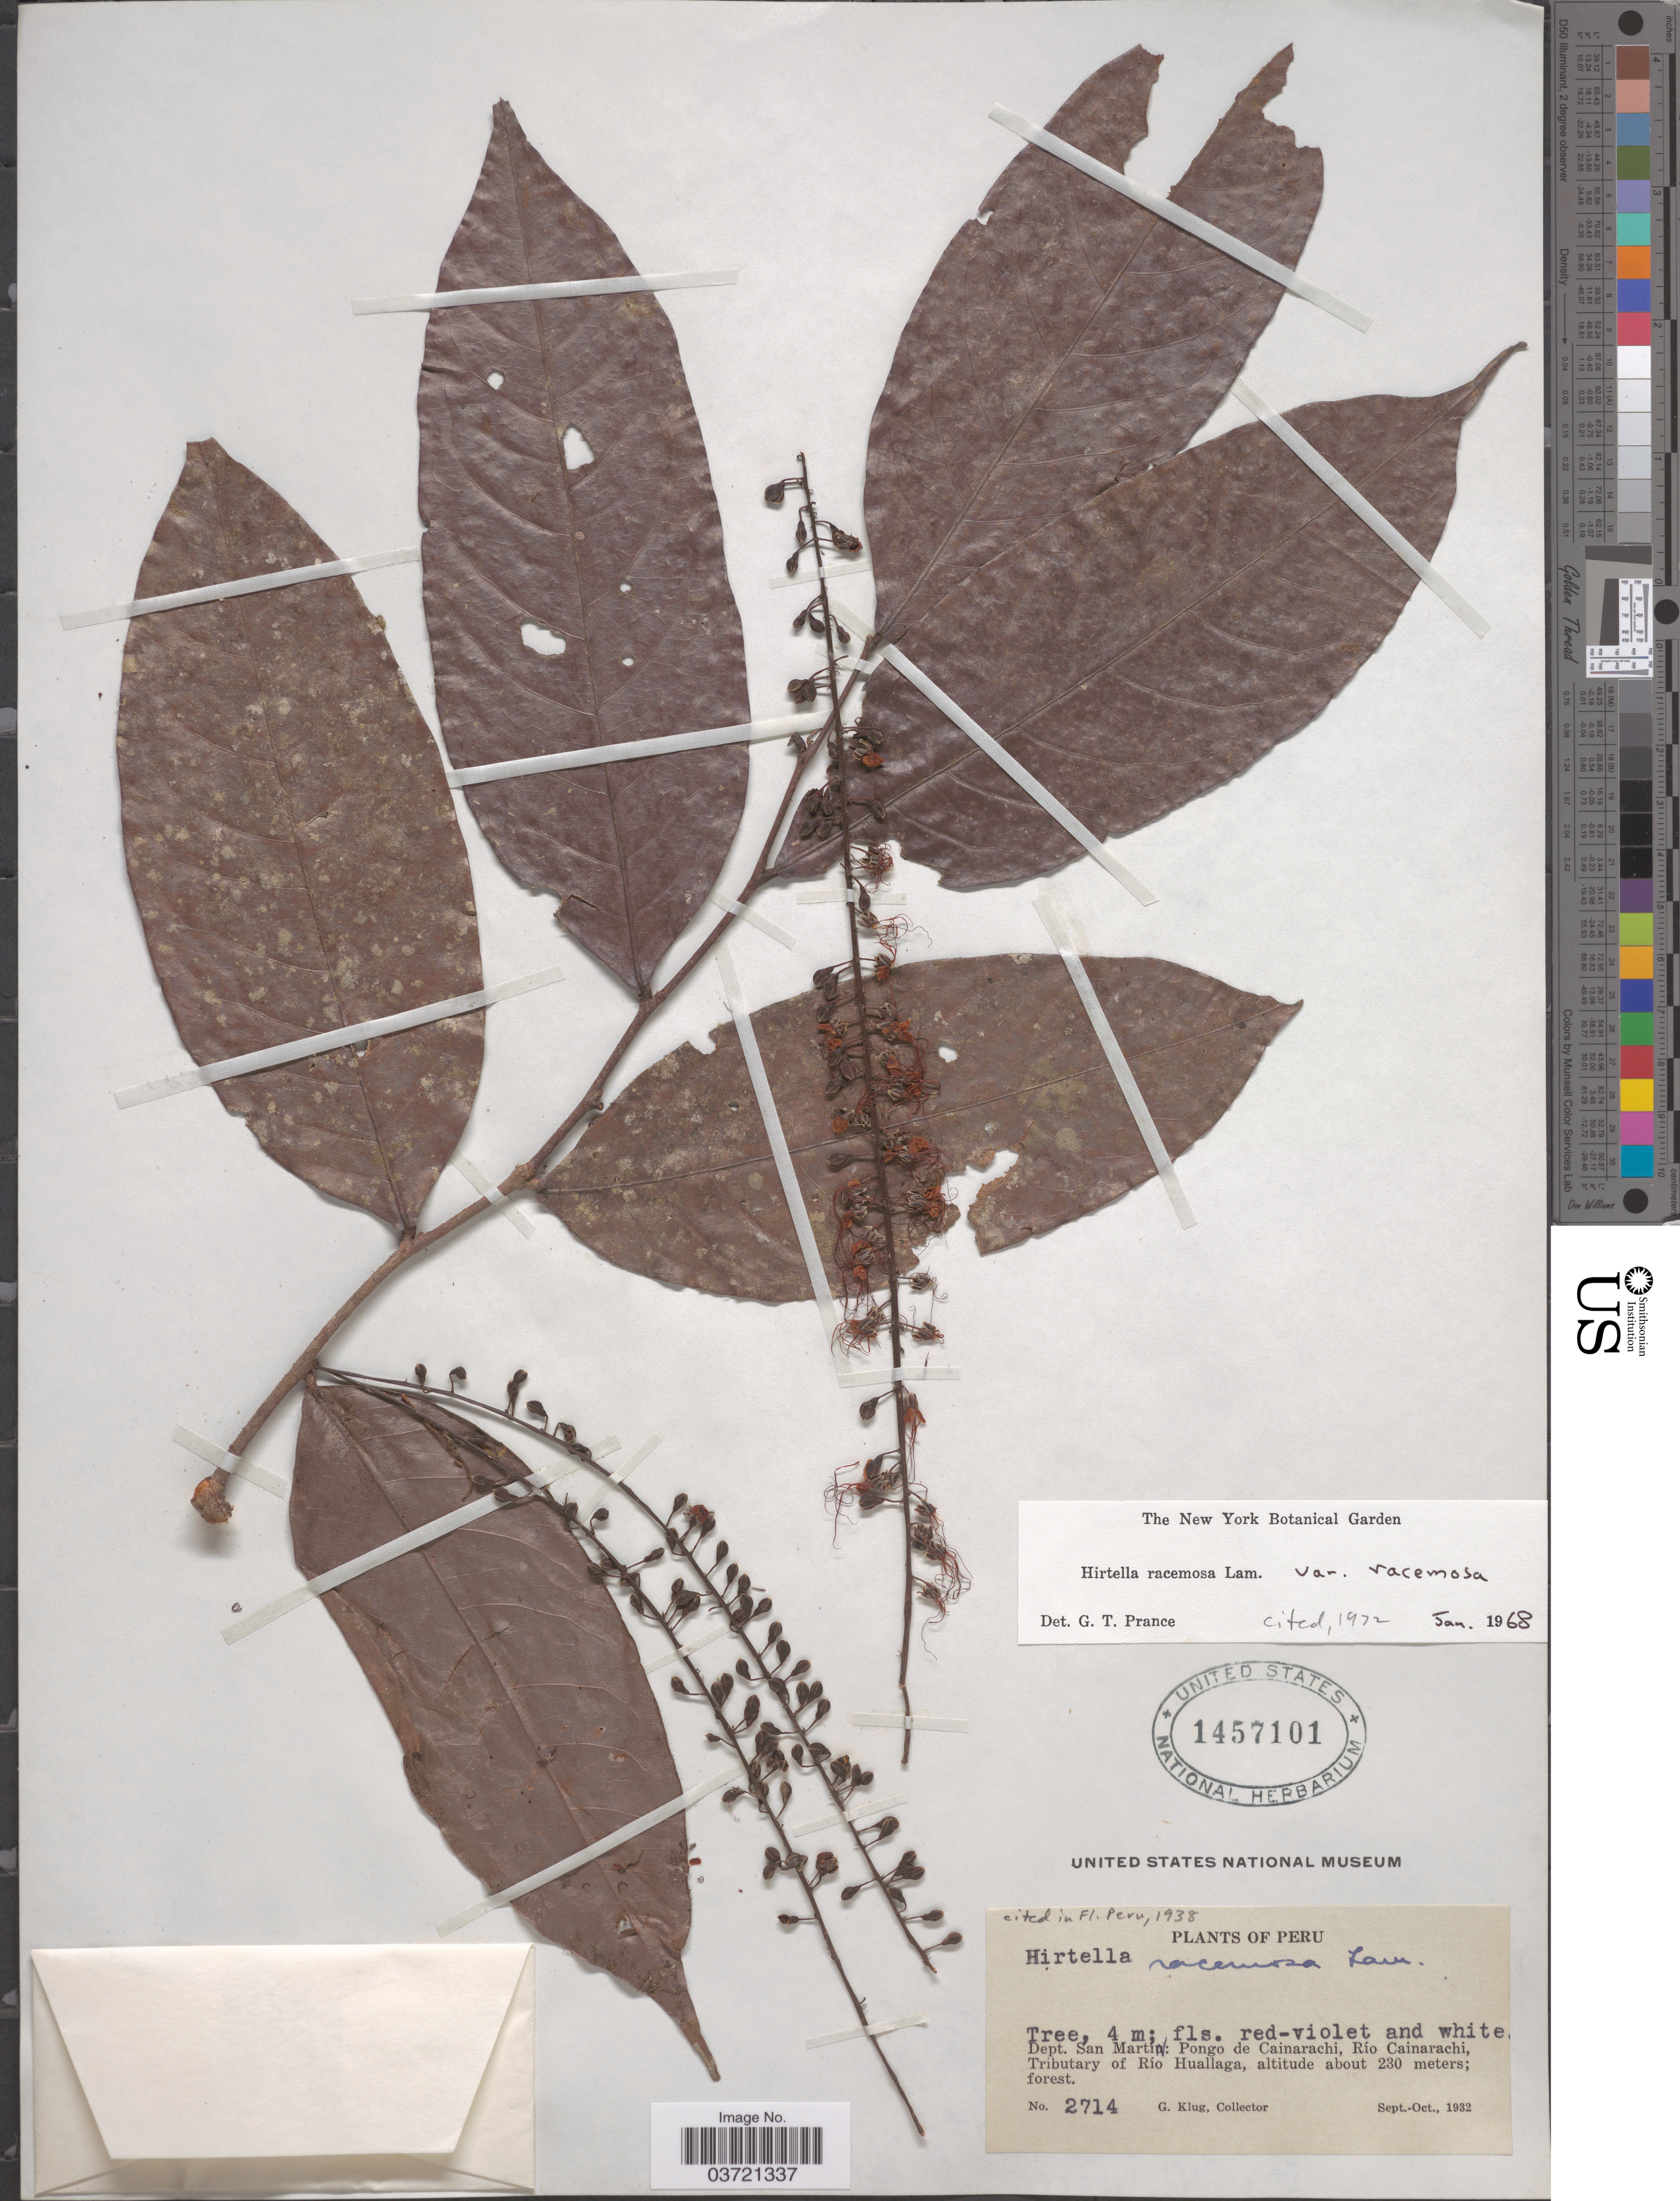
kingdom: Plantae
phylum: Tracheophyta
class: Magnoliopsida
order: Malpighiales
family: Chrysobalanaceae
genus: Hirtella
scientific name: Hirtella racemosa var. racemosa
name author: Lam.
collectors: G. Klug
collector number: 2714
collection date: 1932-09/1932-10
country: Peru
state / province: San Martín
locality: Dept. San Martin: Pongo de Cainarachi, Río Cainarachi, Tributary of Río Huallaga.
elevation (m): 230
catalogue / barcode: US 1457101